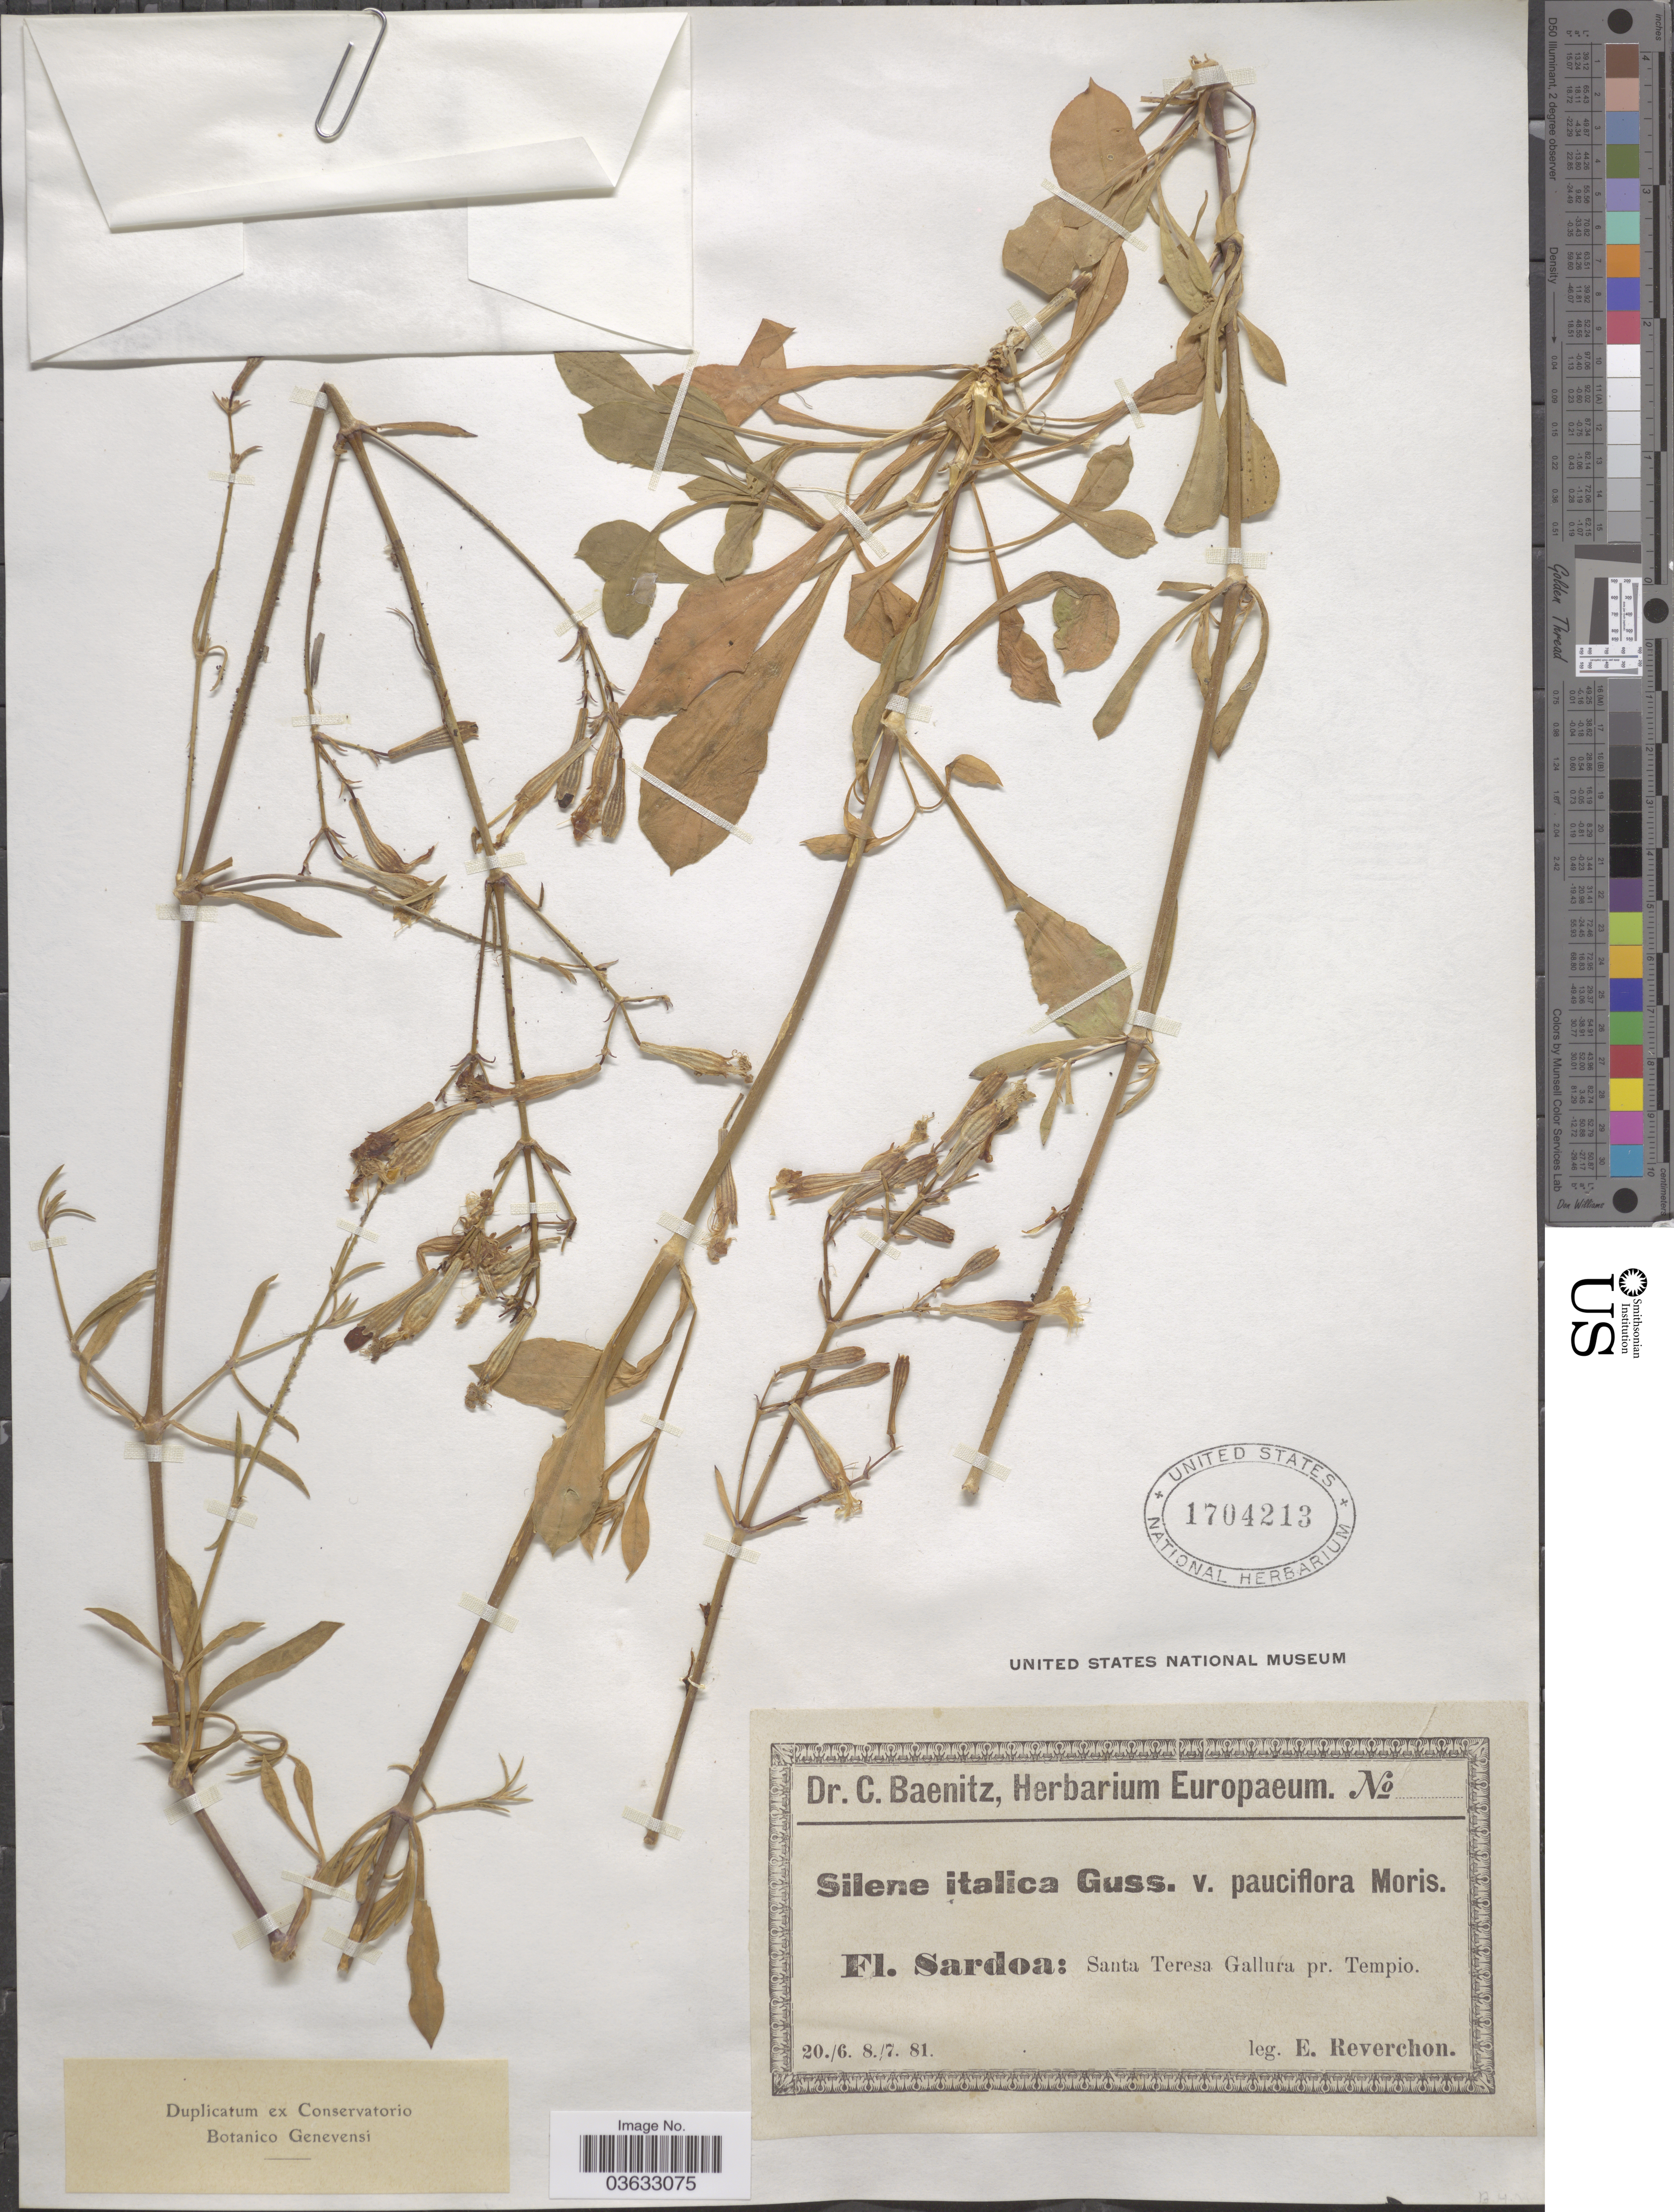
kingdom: Plantae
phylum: Tracheophyta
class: Magnoliopsida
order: Caryophyllales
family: Caryophyllaceae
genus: Silene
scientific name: Silene italica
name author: (L.) Pers.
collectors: E. Reverchon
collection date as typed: Transcribed d/m/y: 20/6/81 to 8/7/81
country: Italy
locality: Sardoa: Santa Teresa Gallura pr. Tempio.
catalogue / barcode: US 1704213